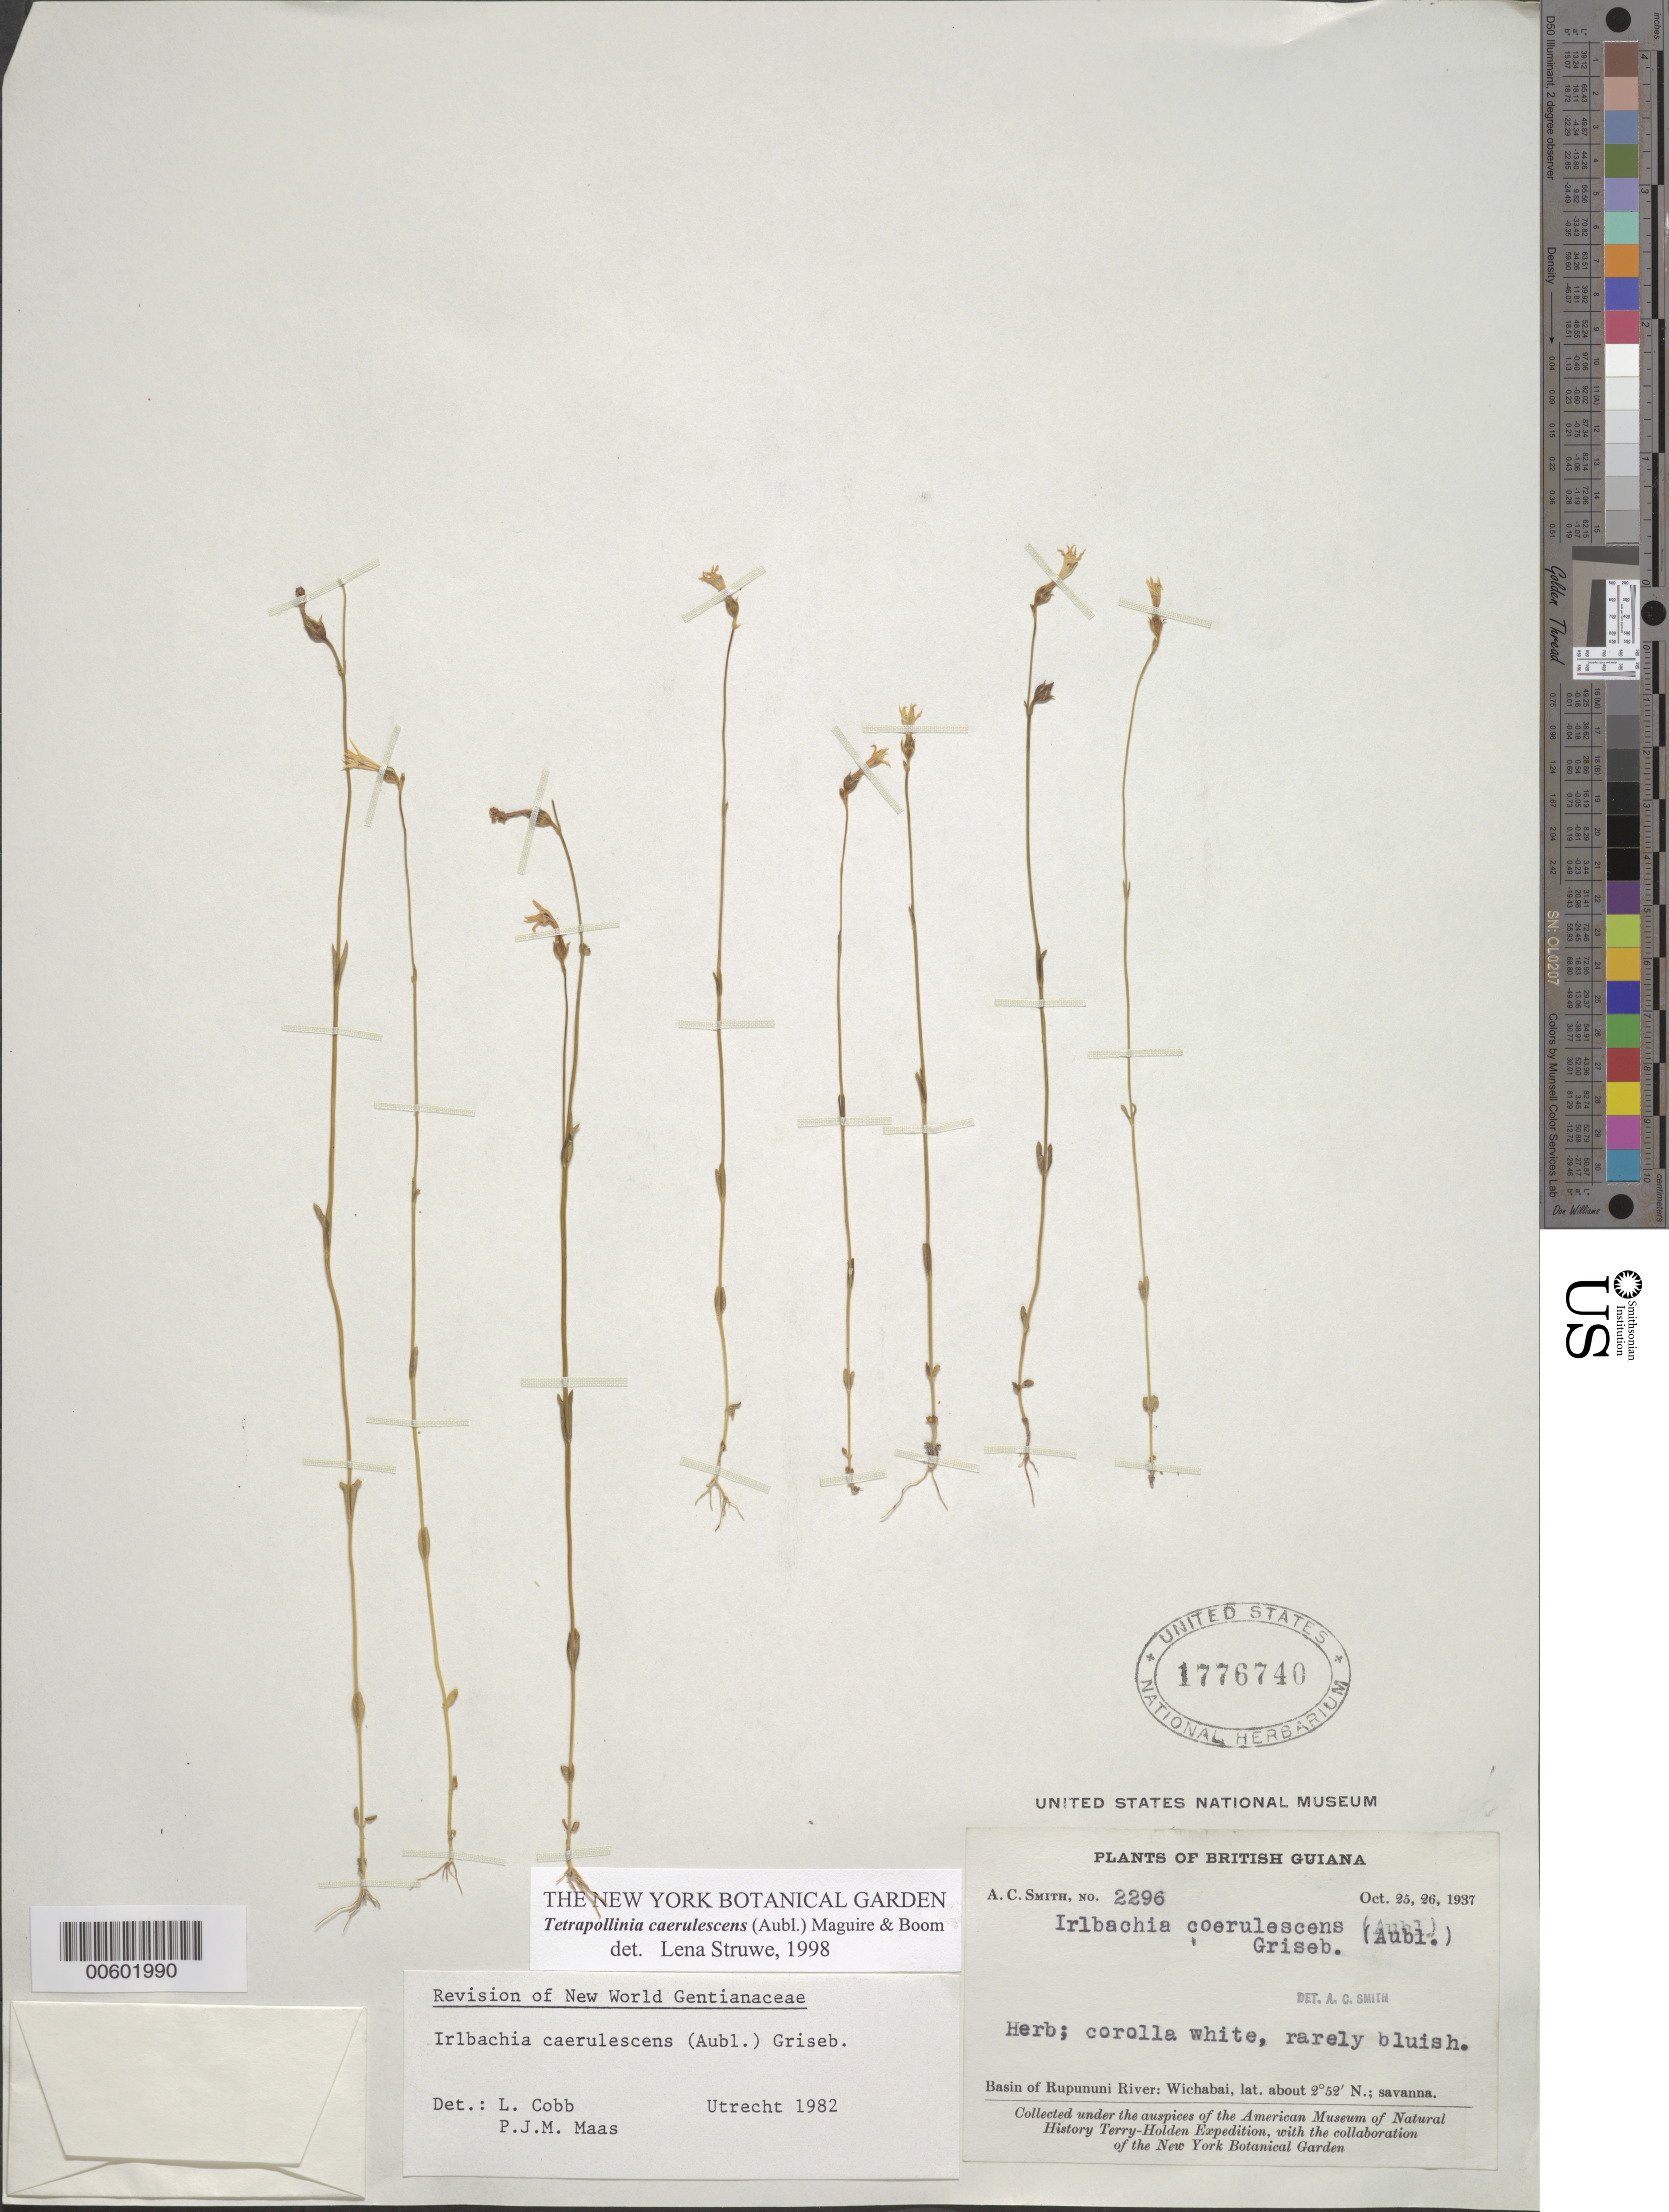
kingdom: Plantae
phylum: Tracheophyta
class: Magnoliopsida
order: Gentianales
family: Gentianaceae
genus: Tetrapollinia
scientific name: Tetrapollinia caerulescens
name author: (Aubl.) Maguire & B.M. Boom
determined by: Struwe, L.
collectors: A. C. Smith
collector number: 2296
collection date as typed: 25-Oct-37 to 26-Oct-37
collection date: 1937-10-25/1937-10-26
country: Guyana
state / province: U. Takutu-U. Essequibo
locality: Wichabai, Rupununi River basin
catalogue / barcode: US 1776740